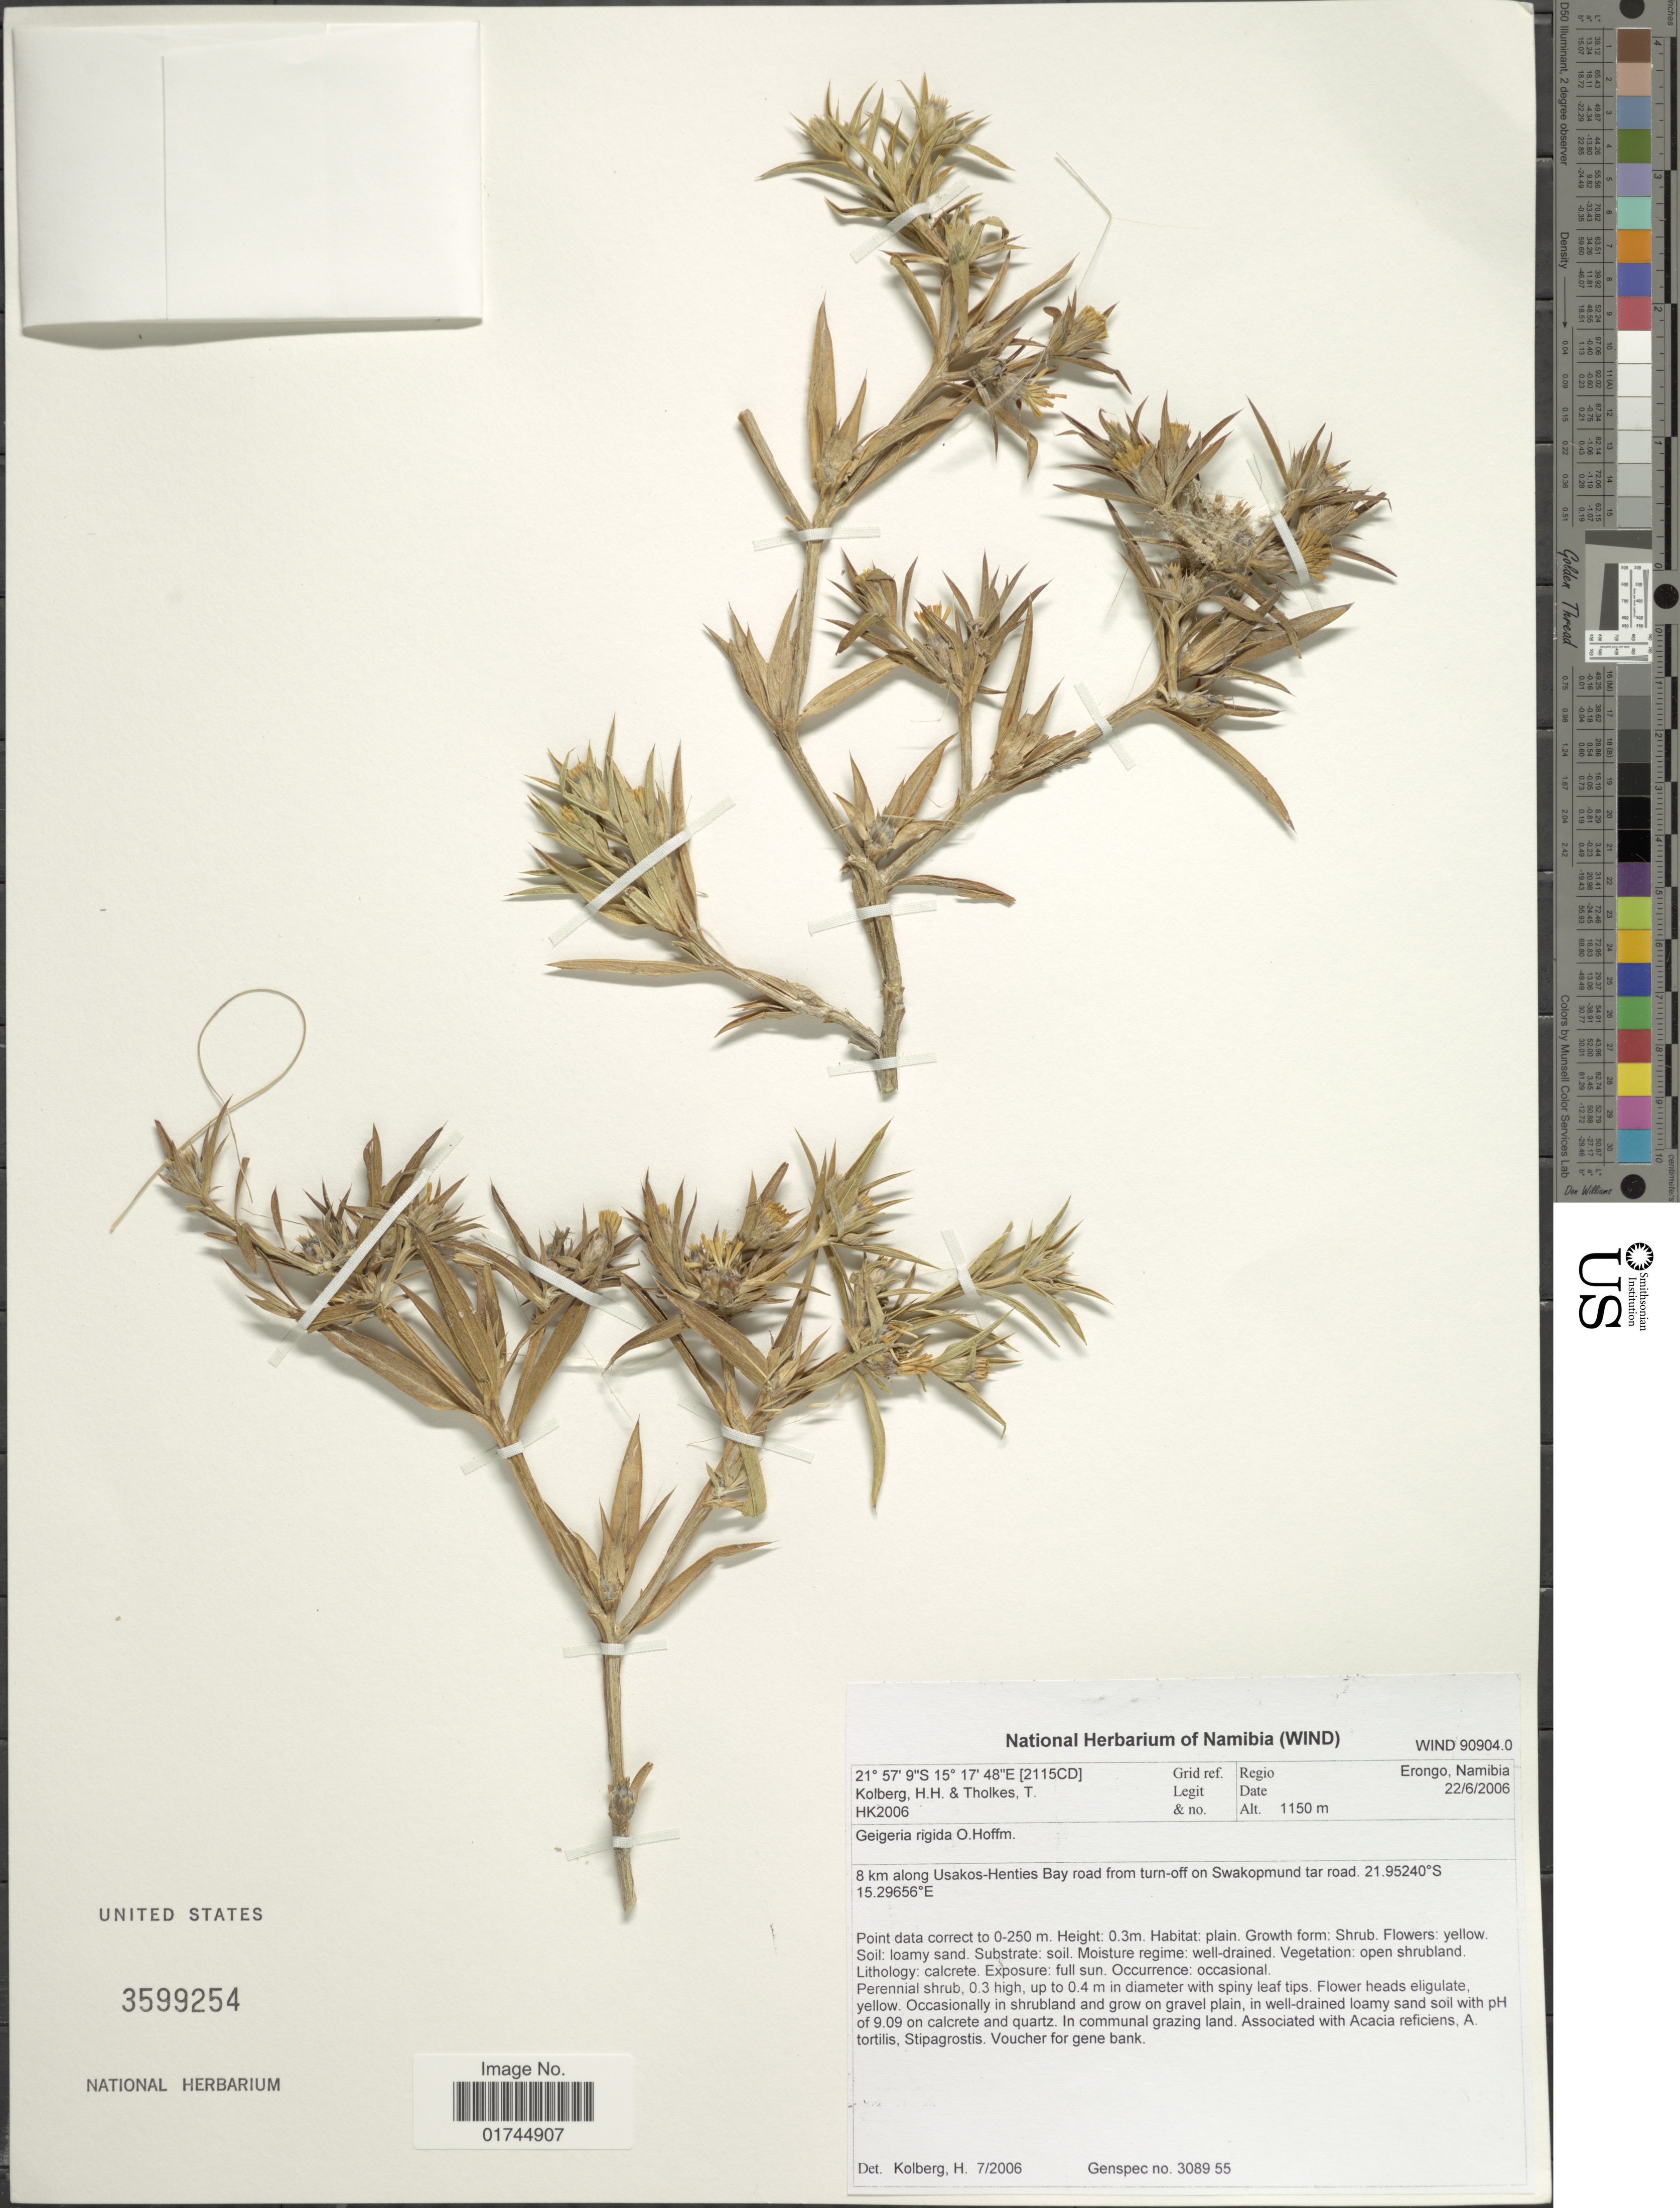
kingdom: Plantae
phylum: Tracheophyta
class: Magnoliopsida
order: Asterales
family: Asteraceae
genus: Geigeria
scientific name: Geigeria rigida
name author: O. Hoffm.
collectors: H. H. Kolberg & T. Tholkes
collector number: HK2006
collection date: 2006-06-22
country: Namibia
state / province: Erongo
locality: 8 km along Usakos-Henties Bay road from turn-off on Swakopmund tar road.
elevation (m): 1150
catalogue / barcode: US 3599254